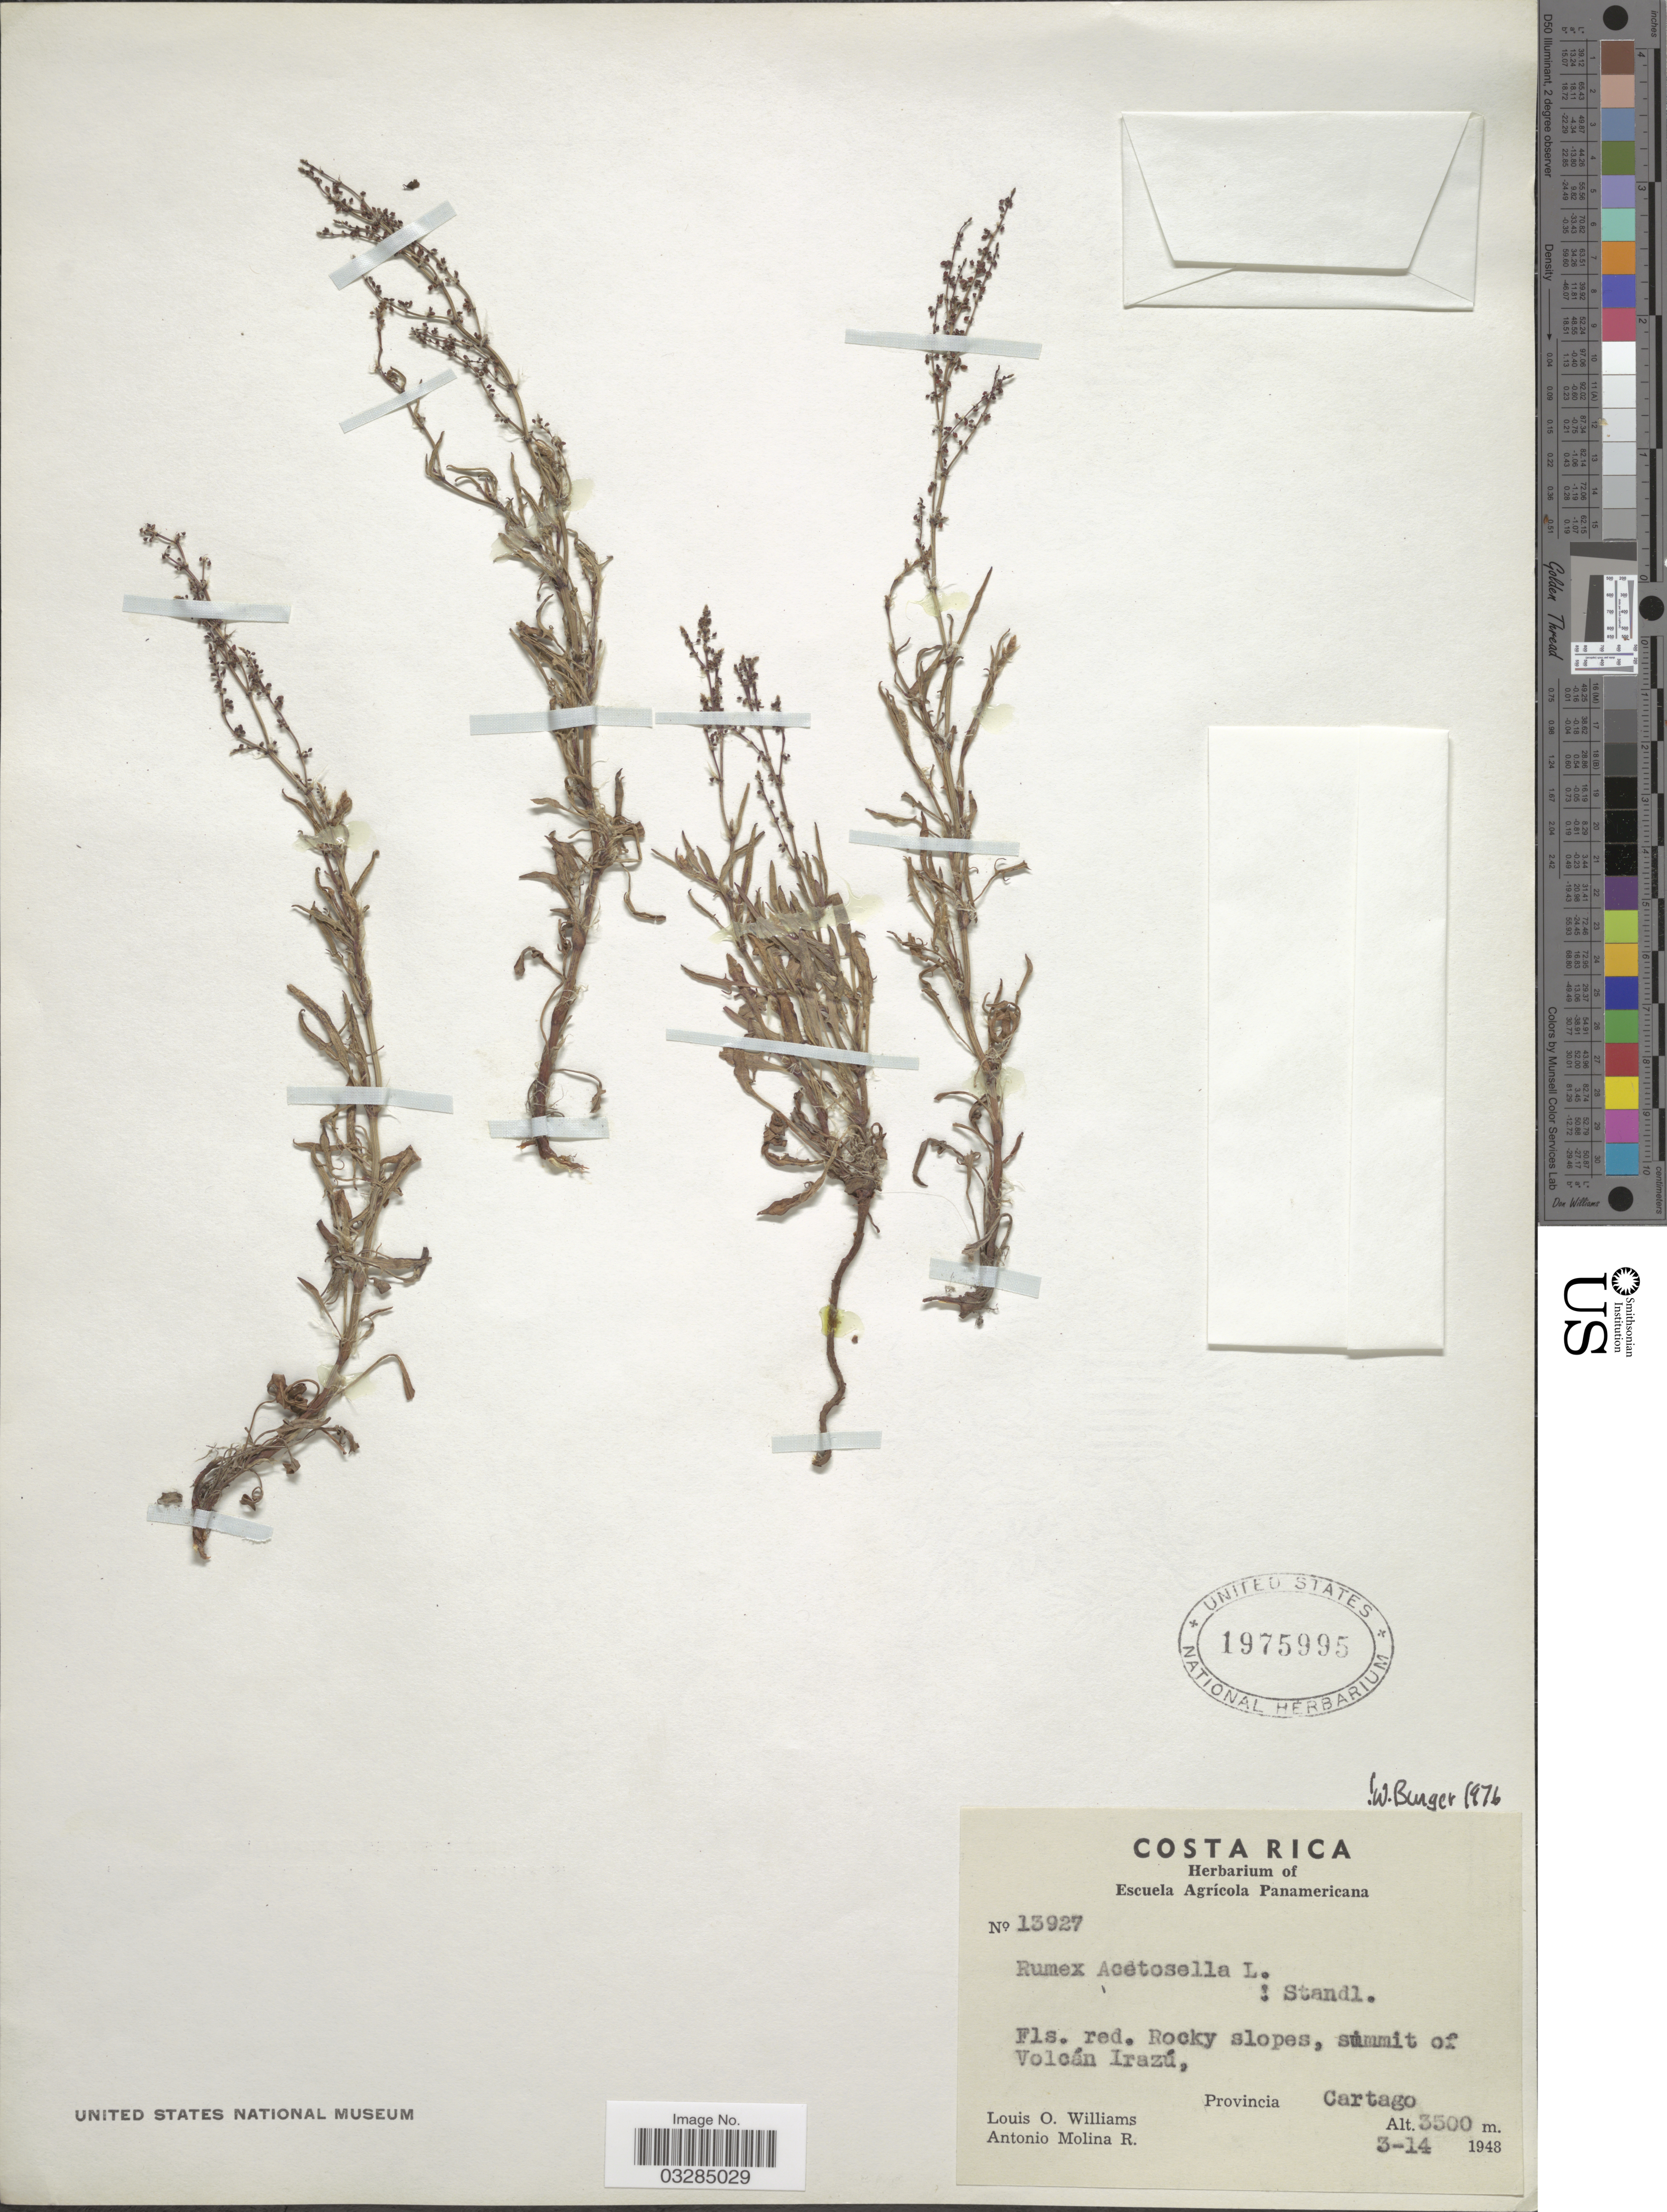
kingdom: Plantae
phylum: Tracheophyta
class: Magnoliopsida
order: Caryophyllales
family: Polygonaceae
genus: Rumex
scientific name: Rumex acetosella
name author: L.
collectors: L. O. Williams & A. Molina R.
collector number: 13927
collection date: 1948-03-14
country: Costa Rica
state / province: Cartago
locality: Summit of Volcán Irazú.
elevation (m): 3500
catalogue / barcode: US 1975995